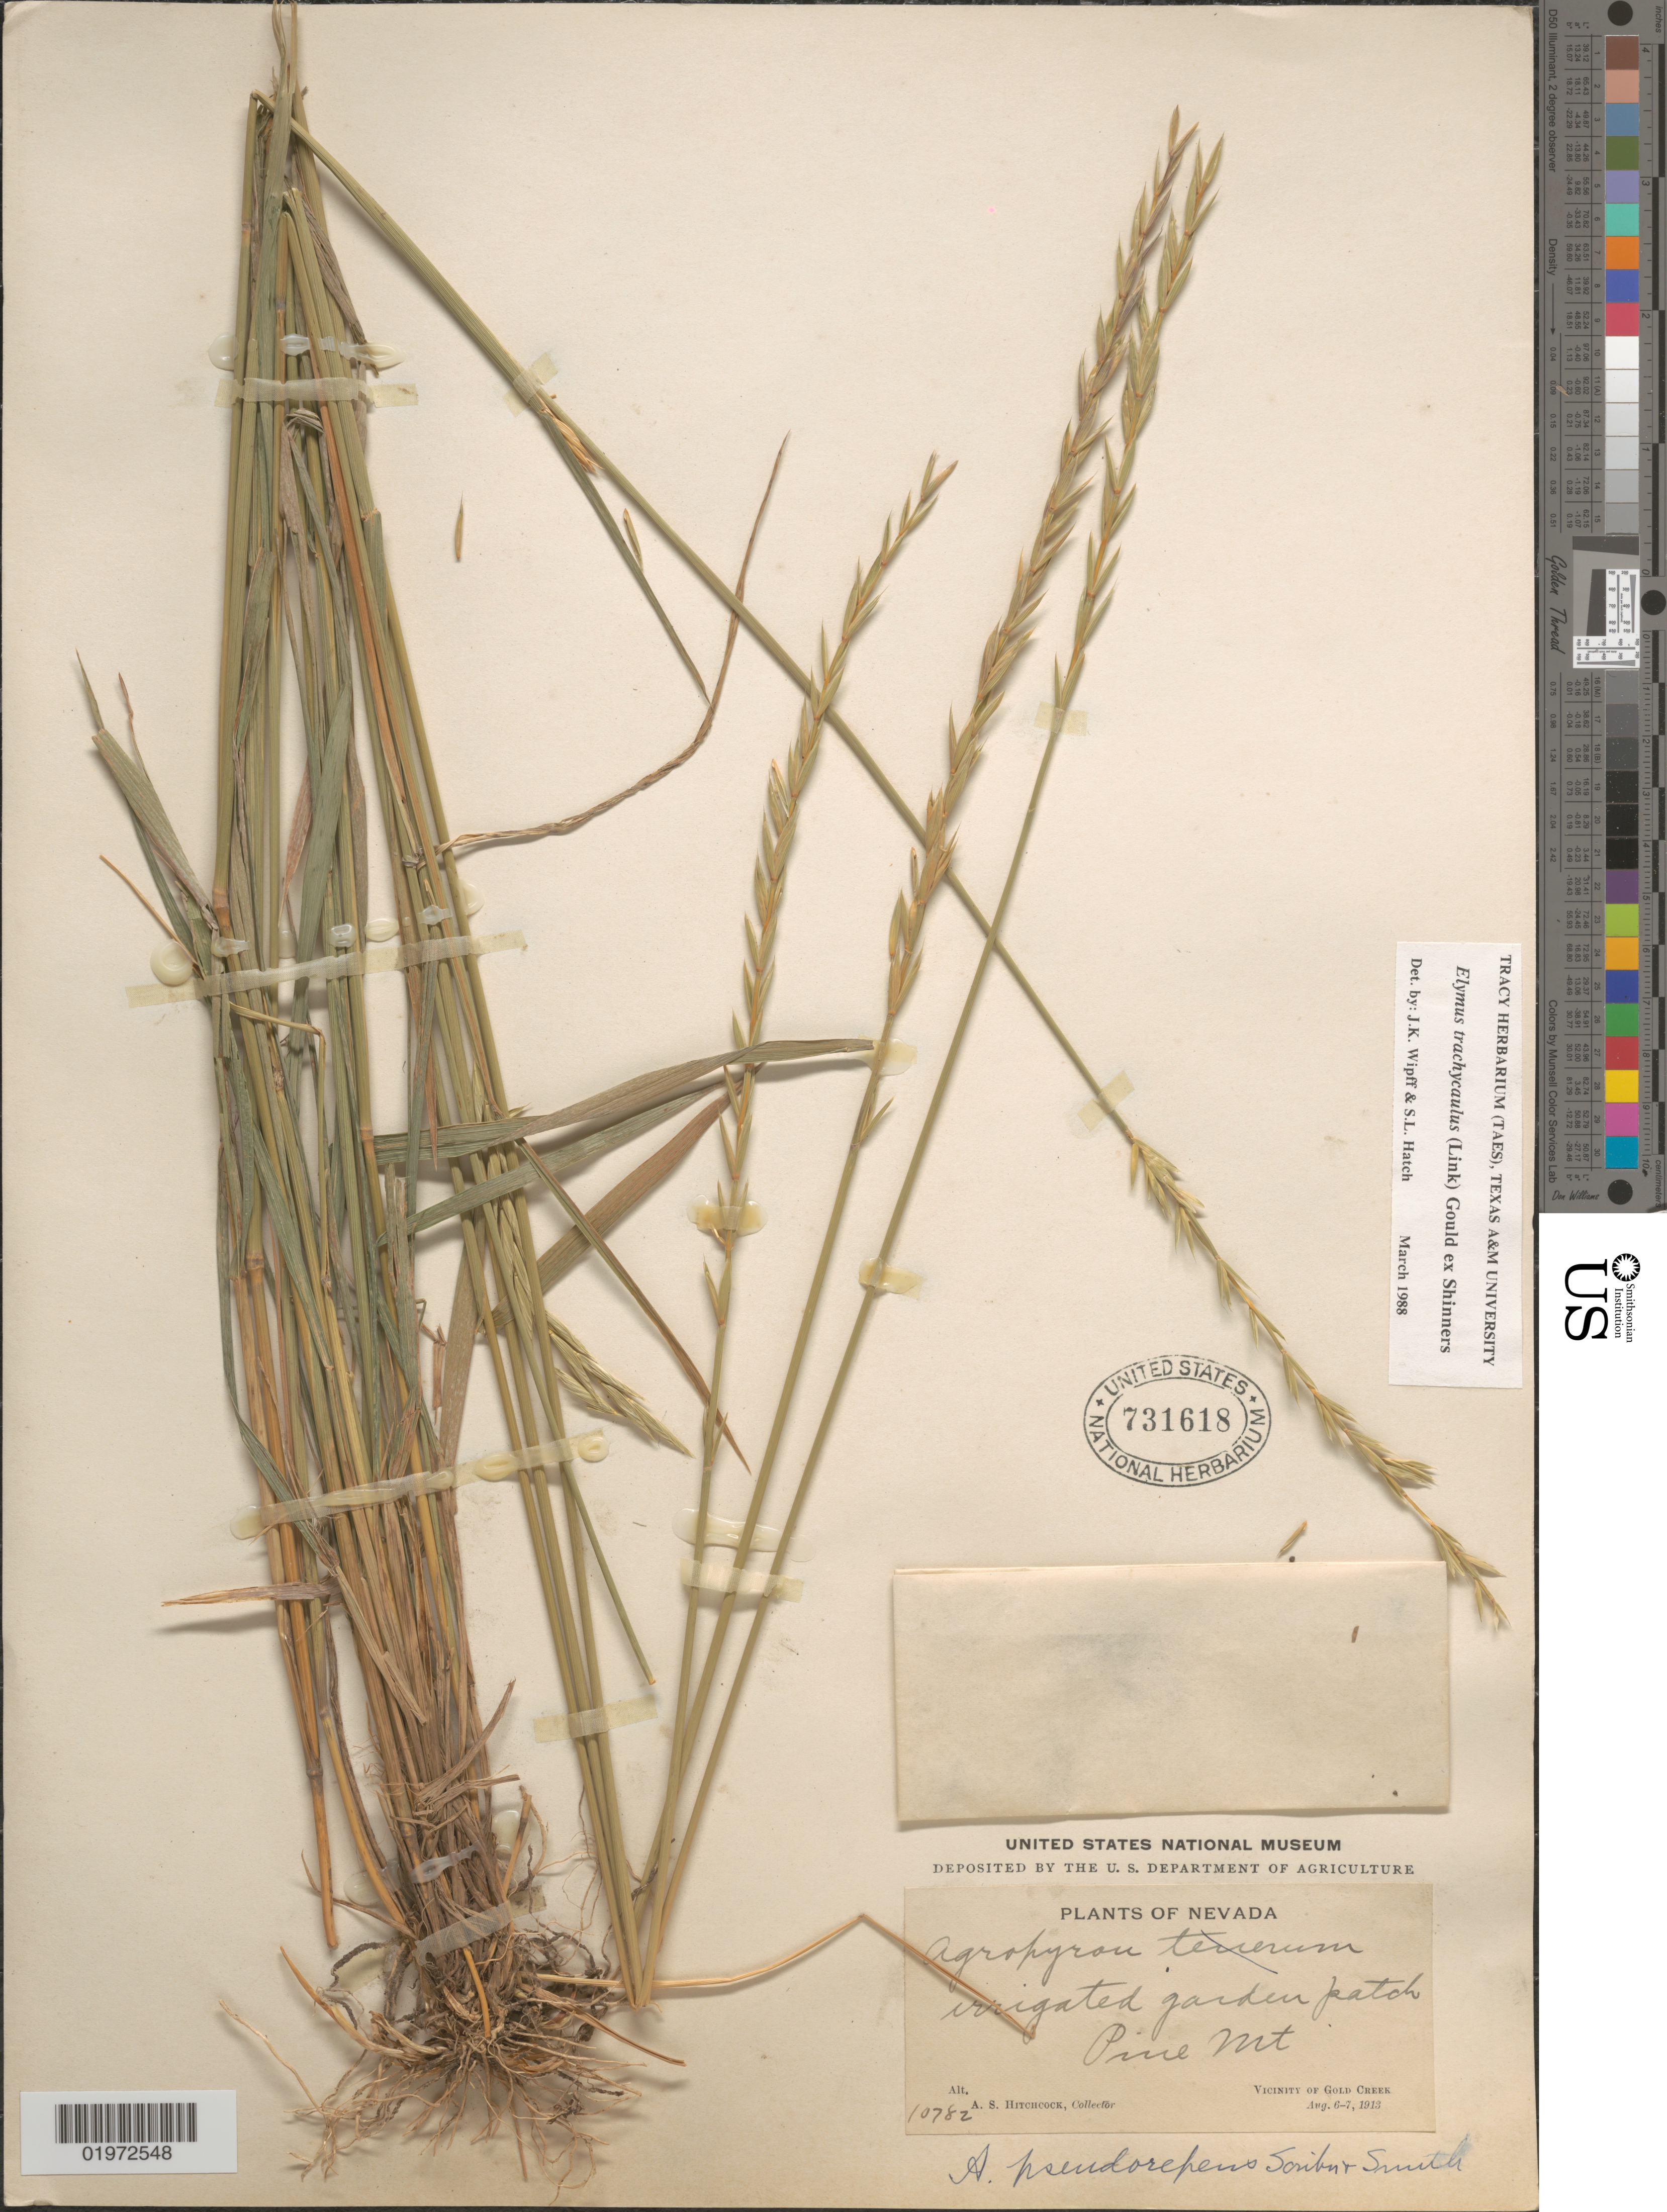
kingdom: Plantae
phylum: Tracheophyta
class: Liliopsida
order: Poales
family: Poaceae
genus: Elymus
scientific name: Elymus trachycaulus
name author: (Link) Gould ex Shinners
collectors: A. S. Hitchcock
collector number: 10782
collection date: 1913-08-06/1913-08-07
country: United States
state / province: Nevada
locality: Irrigated garden patch. Pine Mt. Vicinity of Gold Creek.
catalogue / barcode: US 731618